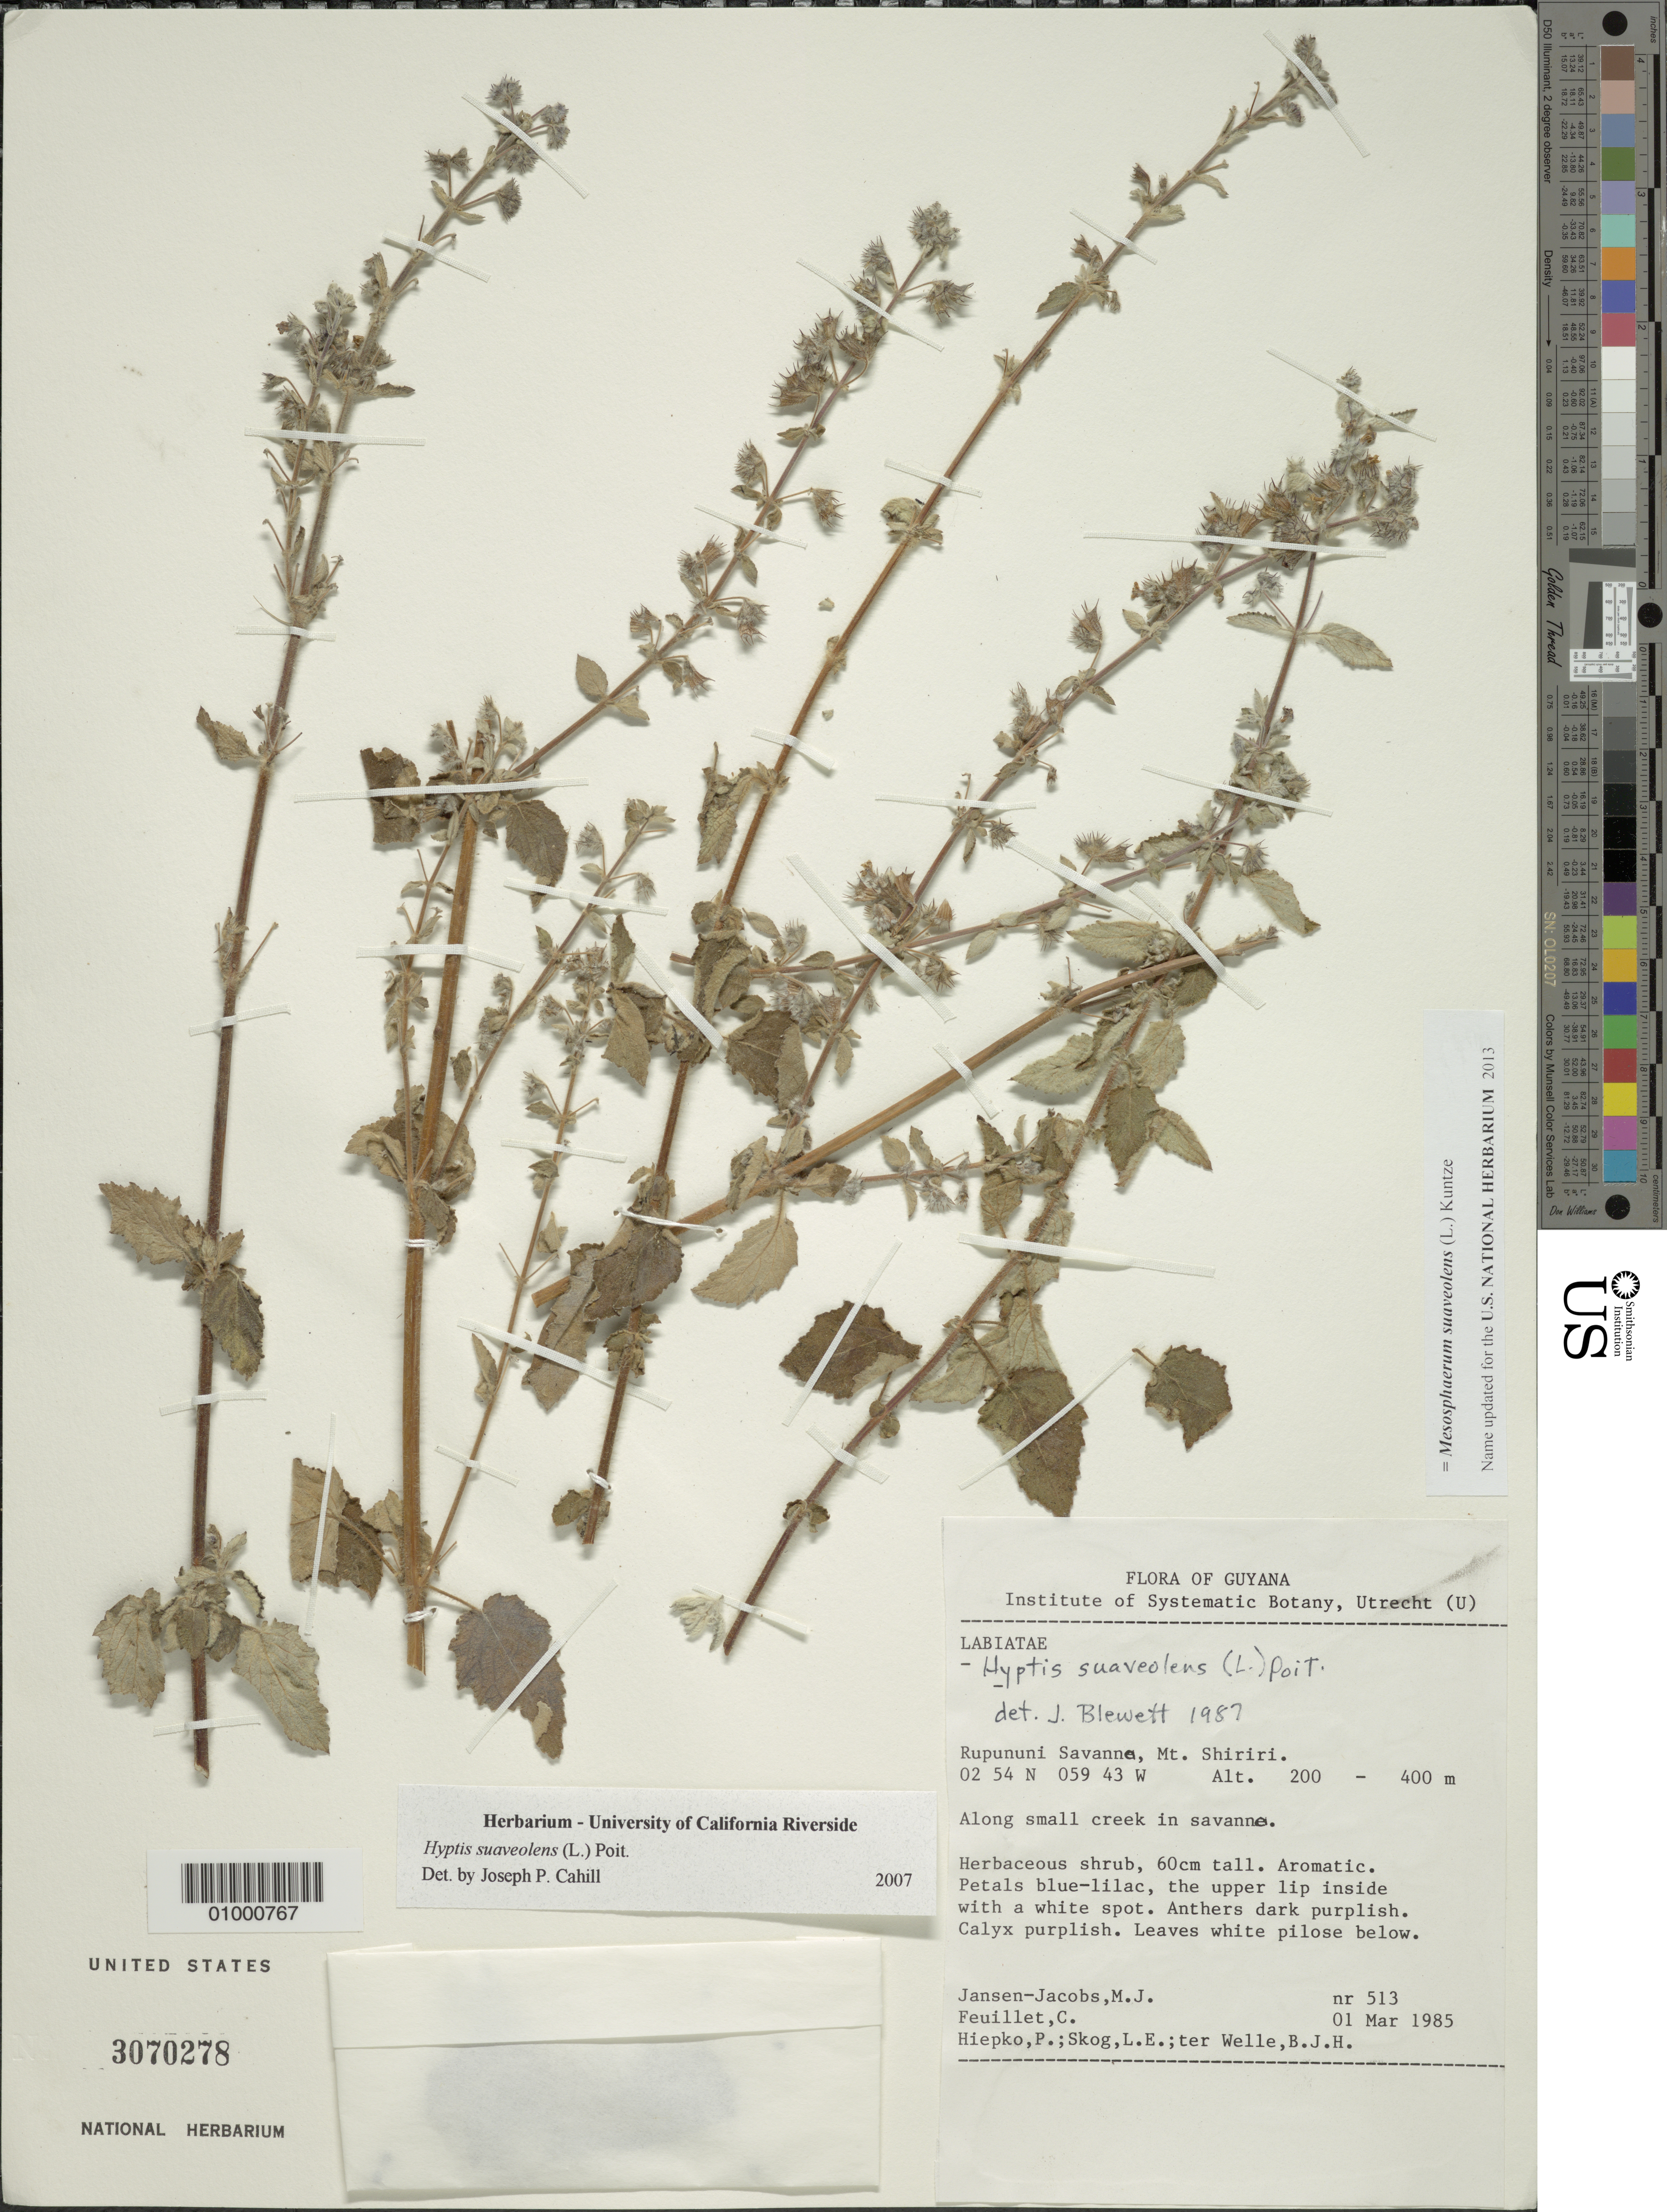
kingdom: Plantae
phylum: Tracheophyta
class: Magnoliopsida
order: Lamiales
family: Lamiaceae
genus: Hyptis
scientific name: Hyptis suaveolens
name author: (L.) Poit.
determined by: Cahill, J. P.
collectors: M. J. Jansen-Jacobs, C. Feuillet, P. H. Hiepko, L. E. Skog & B. Welle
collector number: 513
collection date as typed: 1-Mar-85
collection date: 1985-03-01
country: Guyana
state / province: U. Takutu-U. Essequibo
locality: Rupununi Savanna, Mt. Shiriri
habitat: Along small creek in savanna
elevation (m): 200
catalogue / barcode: US 3070278